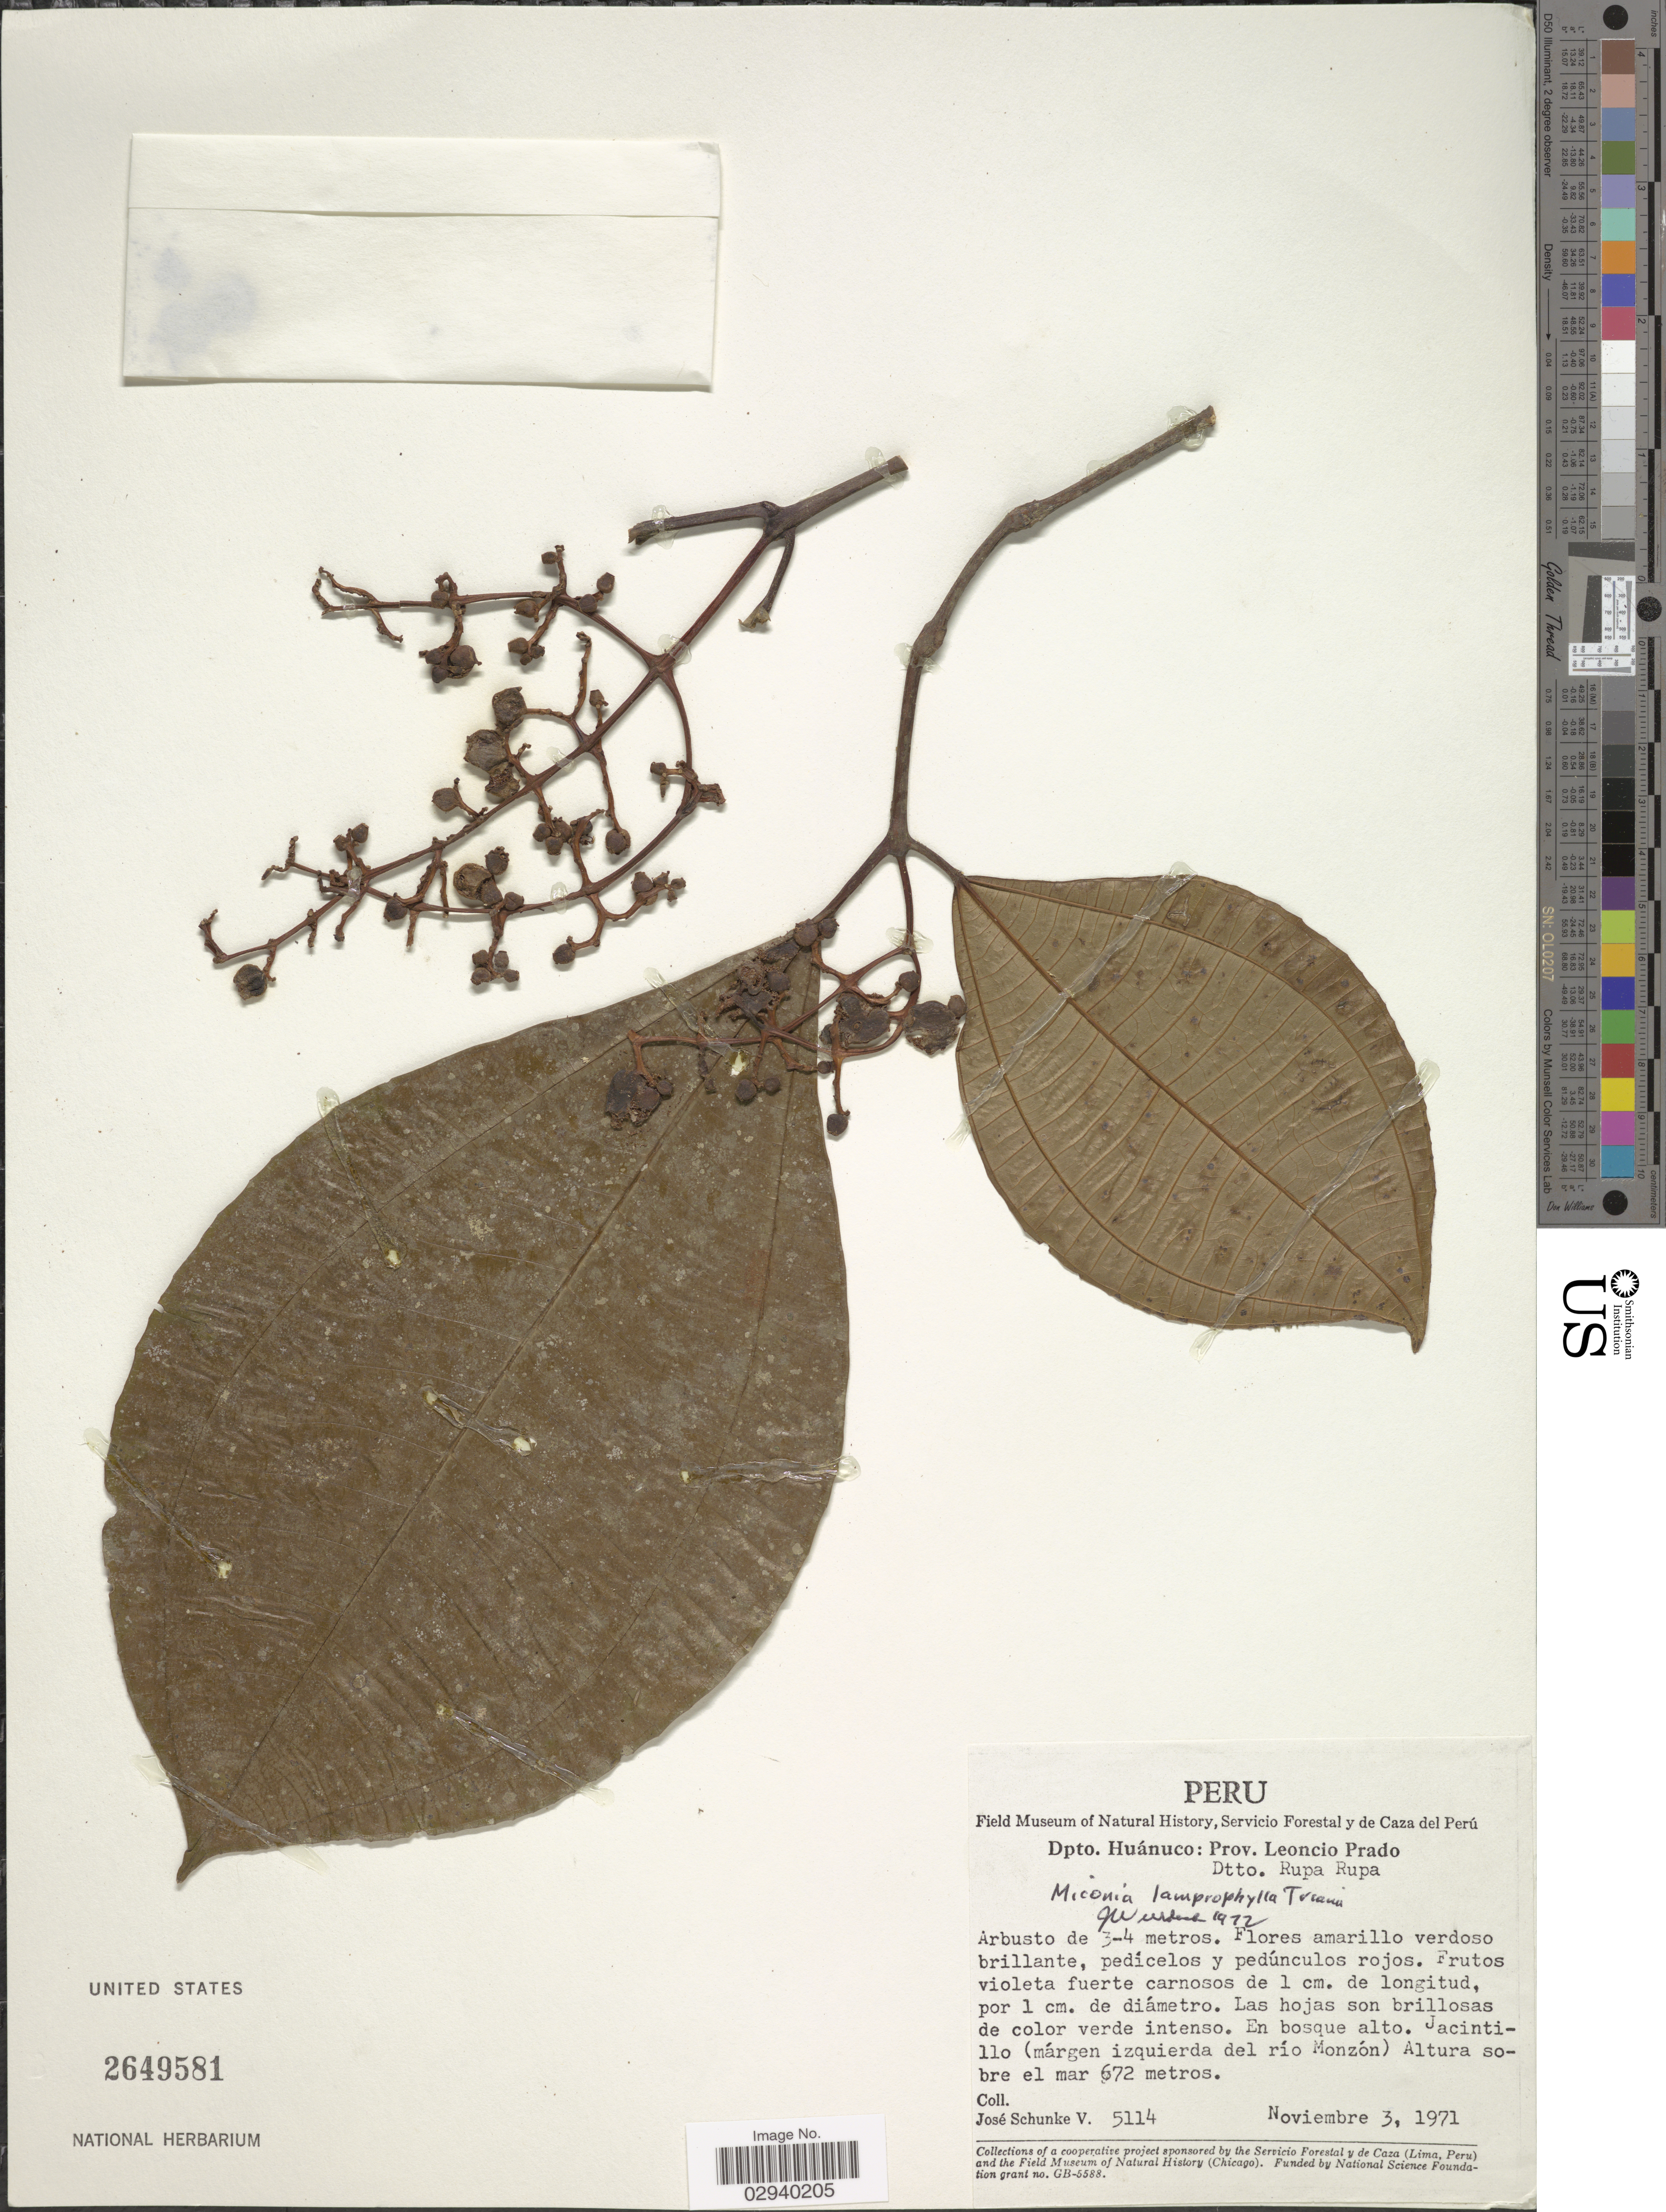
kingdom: Plantae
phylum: Tracheophyta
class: Magnoliopsida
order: Myrtales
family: Melastomataceae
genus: Miconia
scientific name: Miconia lamprophylla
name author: Triana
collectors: J. Schunke Vigo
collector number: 5114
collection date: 1971-11-03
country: Peru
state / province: Huánuco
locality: Dpto. Huánuco: Prov. Leoncio Prado. Dtto. Rupa Rupa. Jacintillo (márgen izquierda del río Monzón).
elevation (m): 672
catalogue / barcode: US 2649581